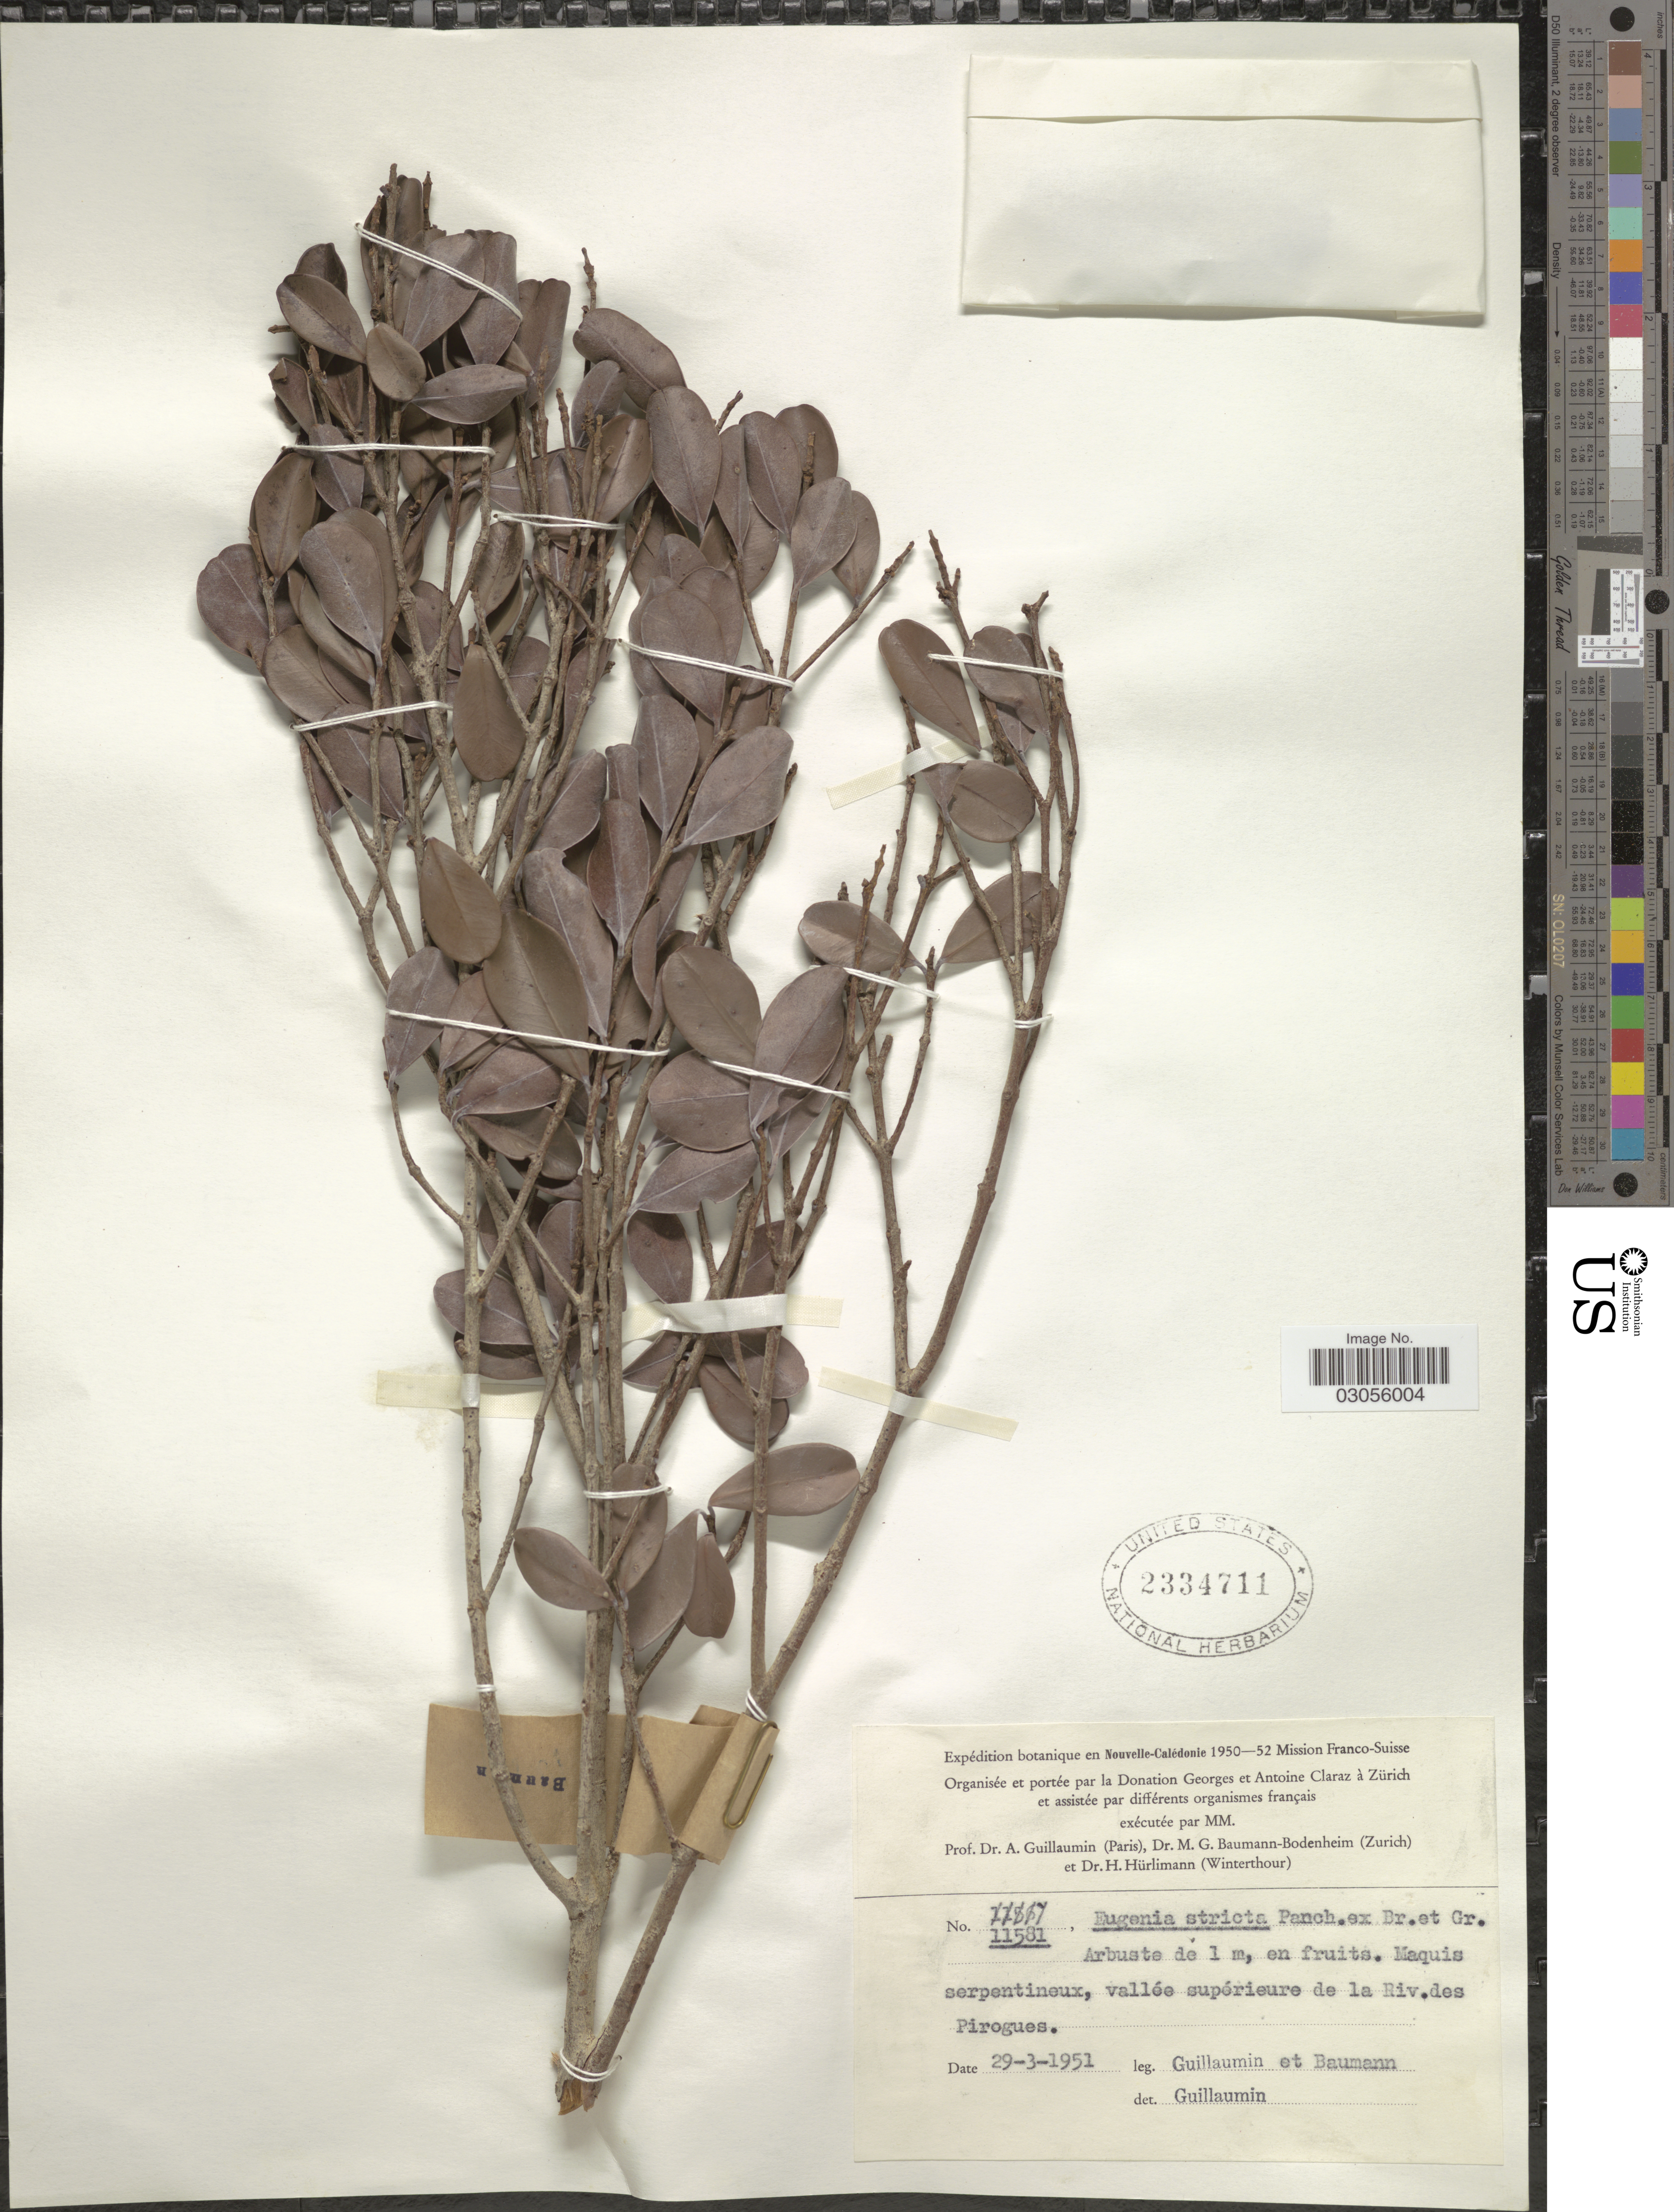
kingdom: Plantae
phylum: Tracheophyta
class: Magnoliopsida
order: Myrtales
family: Myrtaceae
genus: Eugenia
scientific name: Eugenia stricta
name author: Pancher ex Brongn. & Gris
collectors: A. Guillaumin & M. G. Baumann-Bodenheim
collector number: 11581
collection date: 1951-03-29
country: New Caledonia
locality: Maquis serpentineux, vallée supérieure de la Riv. des Pirogues.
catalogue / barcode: US 2334711